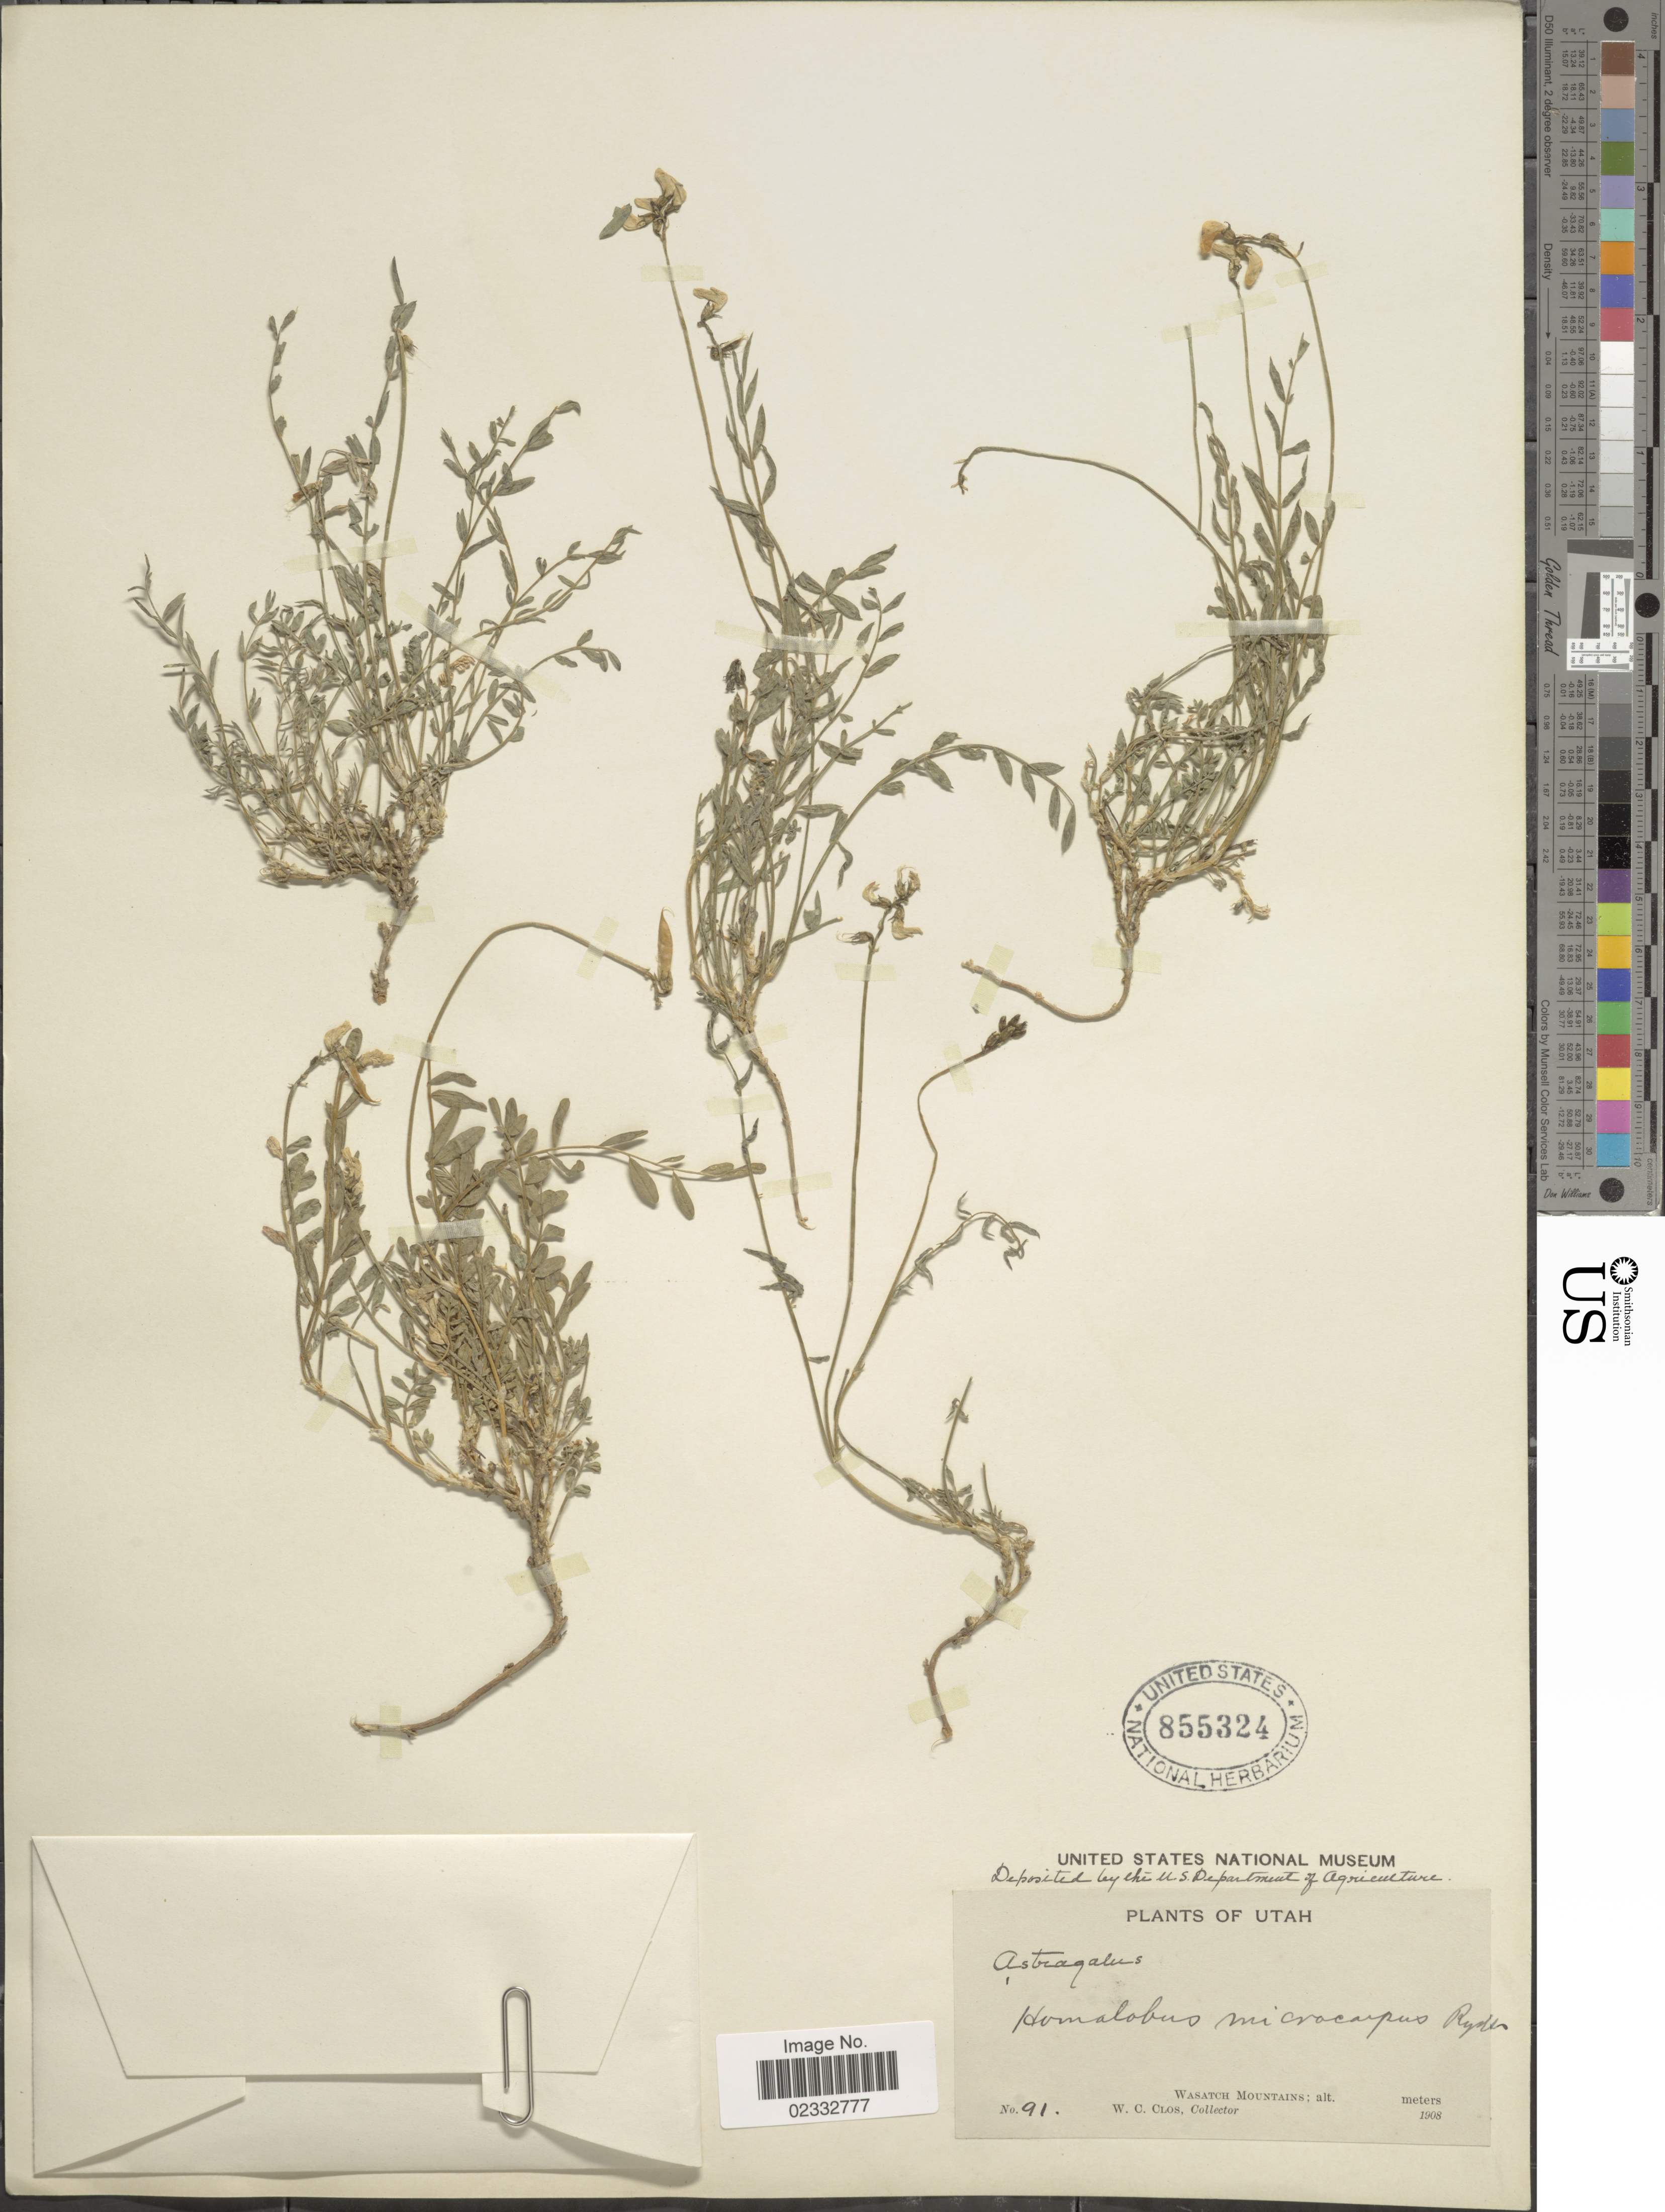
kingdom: Plantae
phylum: Tracheophyta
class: Magnoliopsida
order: Fabales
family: Fabaceae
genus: Astragalus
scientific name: Astragalus microcarpus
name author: A. DC.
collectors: W. C. Clos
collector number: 91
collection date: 1908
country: United States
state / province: Utah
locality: Wasatch Mountains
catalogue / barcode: US 855324